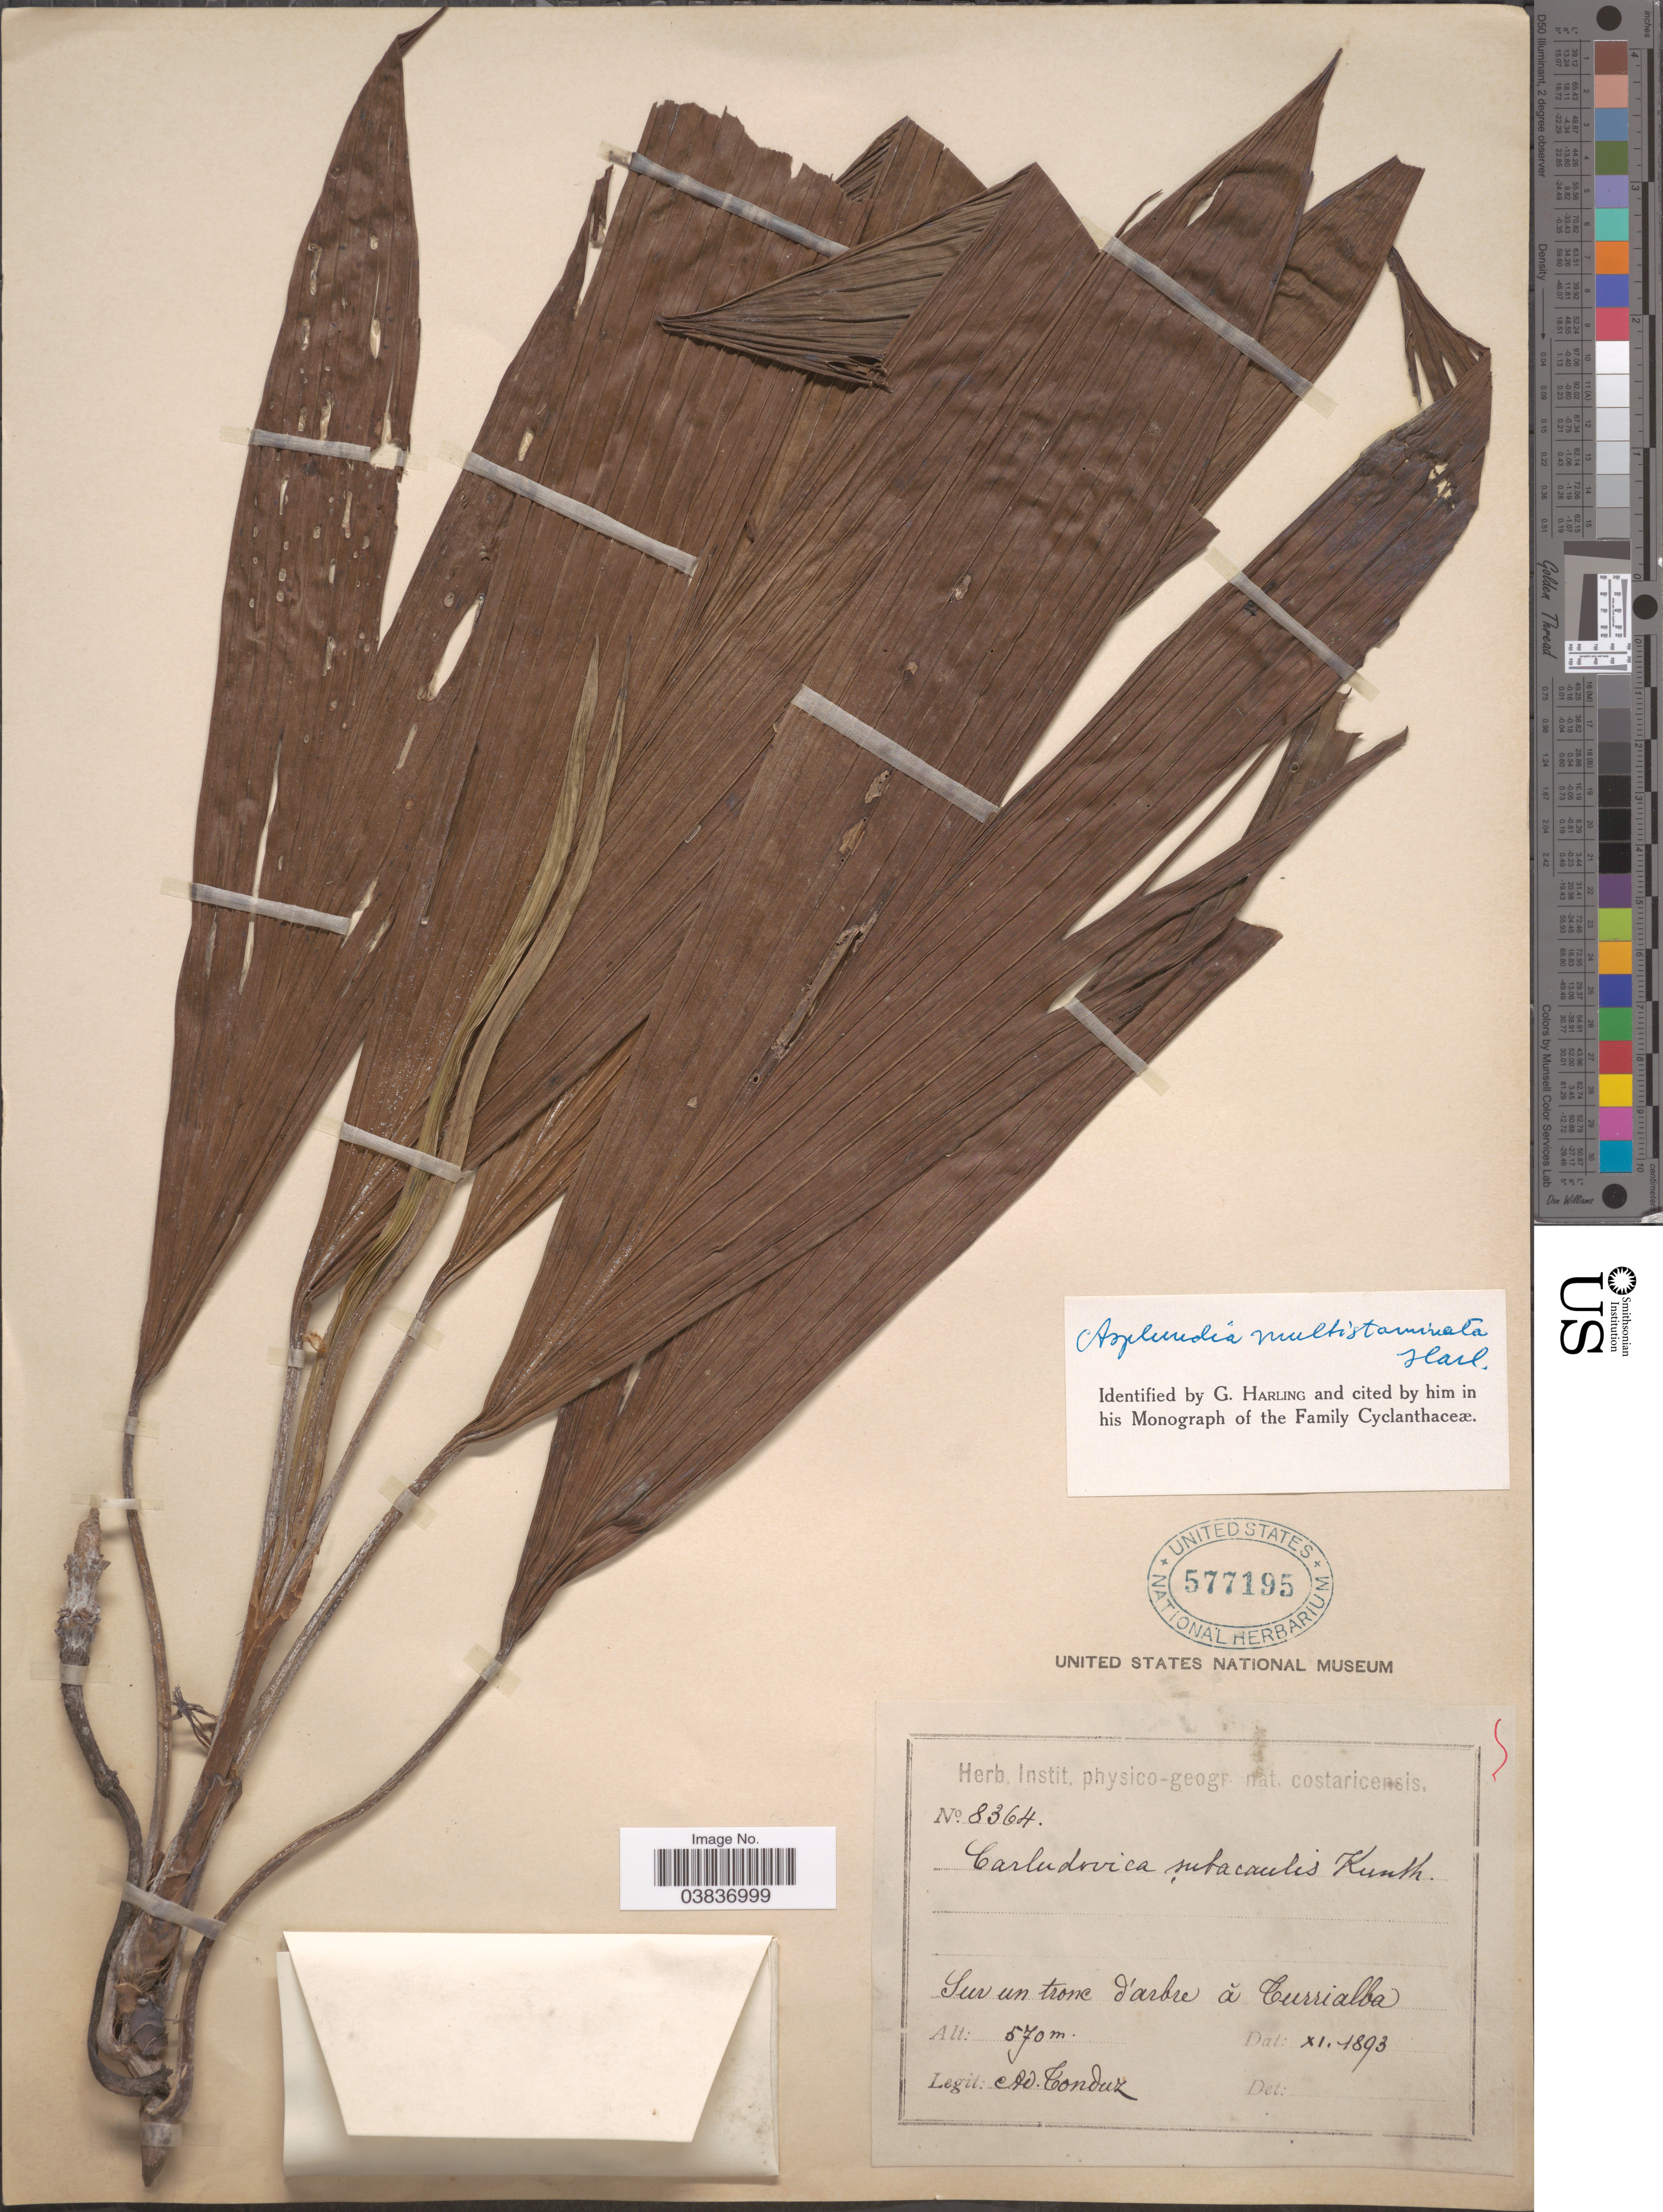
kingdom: Plantae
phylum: Tracheophyta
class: Liliopsida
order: Pandanales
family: Cyclanthaceae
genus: Asplundia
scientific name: Asplundia multistaminata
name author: Harling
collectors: A. Tonduz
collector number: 8364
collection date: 1893-11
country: Costa Rica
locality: Sur un trone d'arbre ă Currialba.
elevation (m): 570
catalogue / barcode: US 577195